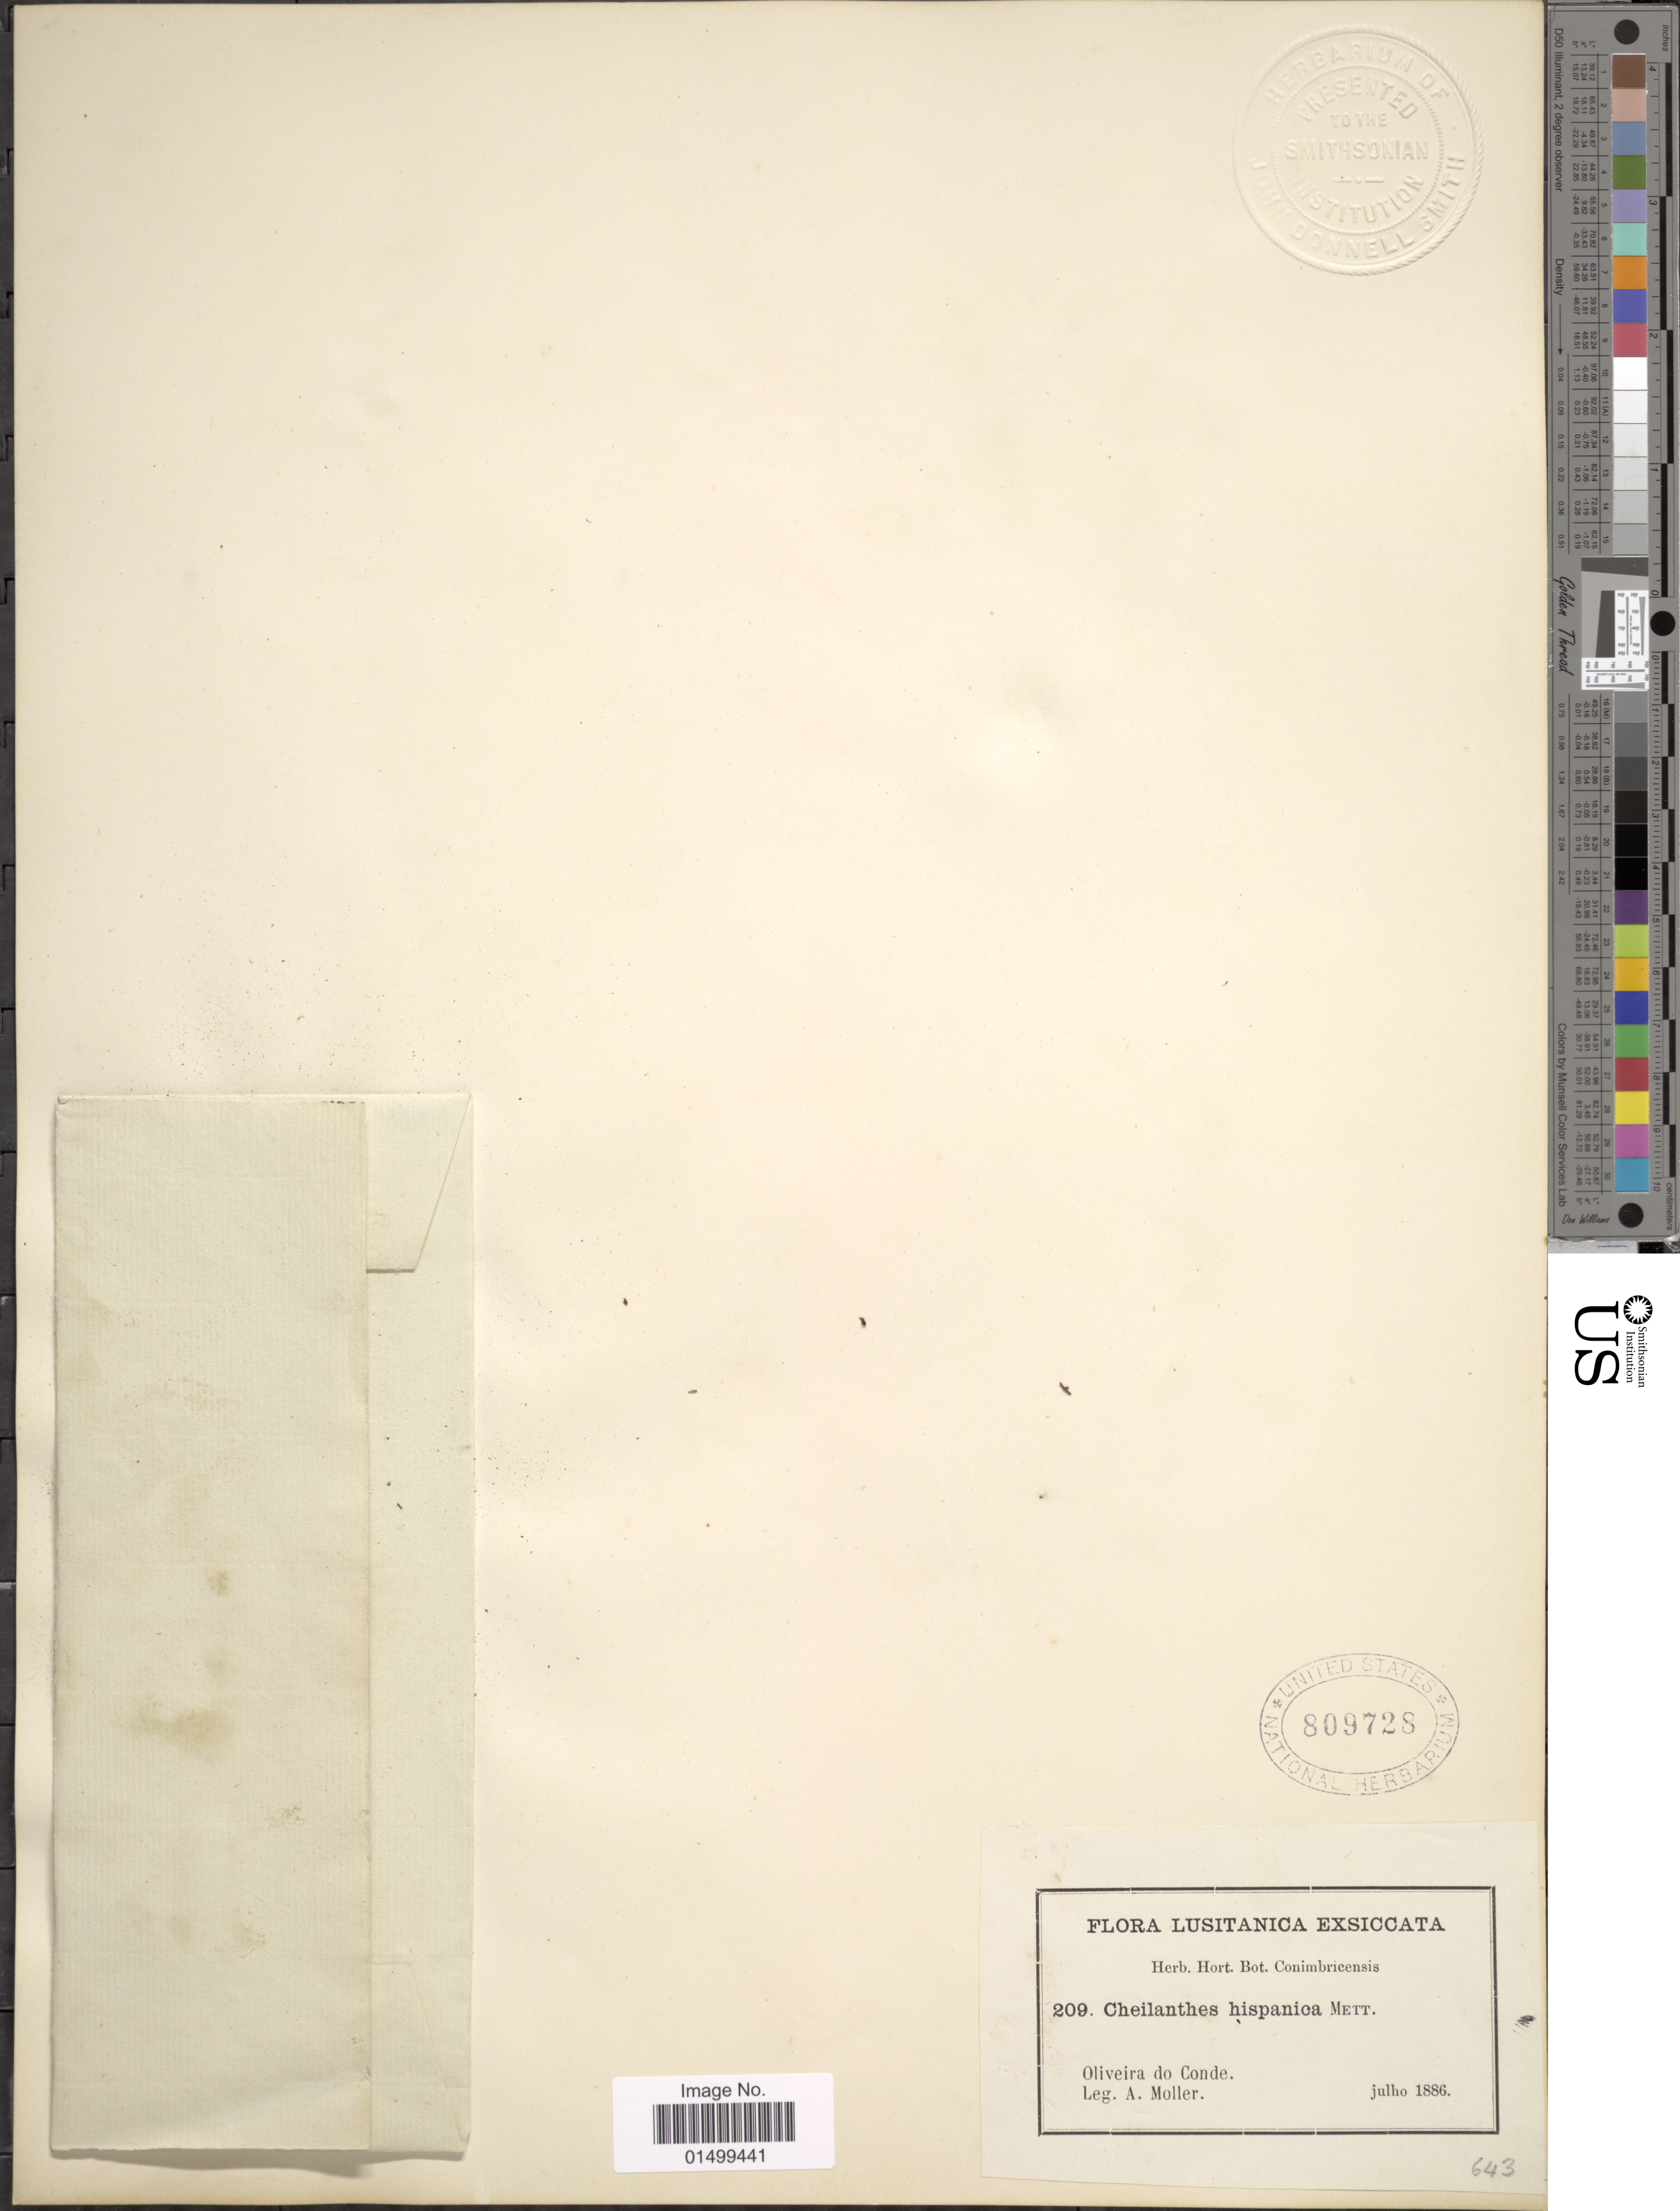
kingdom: Plantae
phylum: Tracheophyta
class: Polypodiopsida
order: Polypodiales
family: Pteridaceae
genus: Cheilanthes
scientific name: Cheilanthes hispanica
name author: Mett.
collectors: A. Moller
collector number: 209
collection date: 1886-07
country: Portugal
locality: Lusitanica, Oliveira do Conde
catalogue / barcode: US 809728